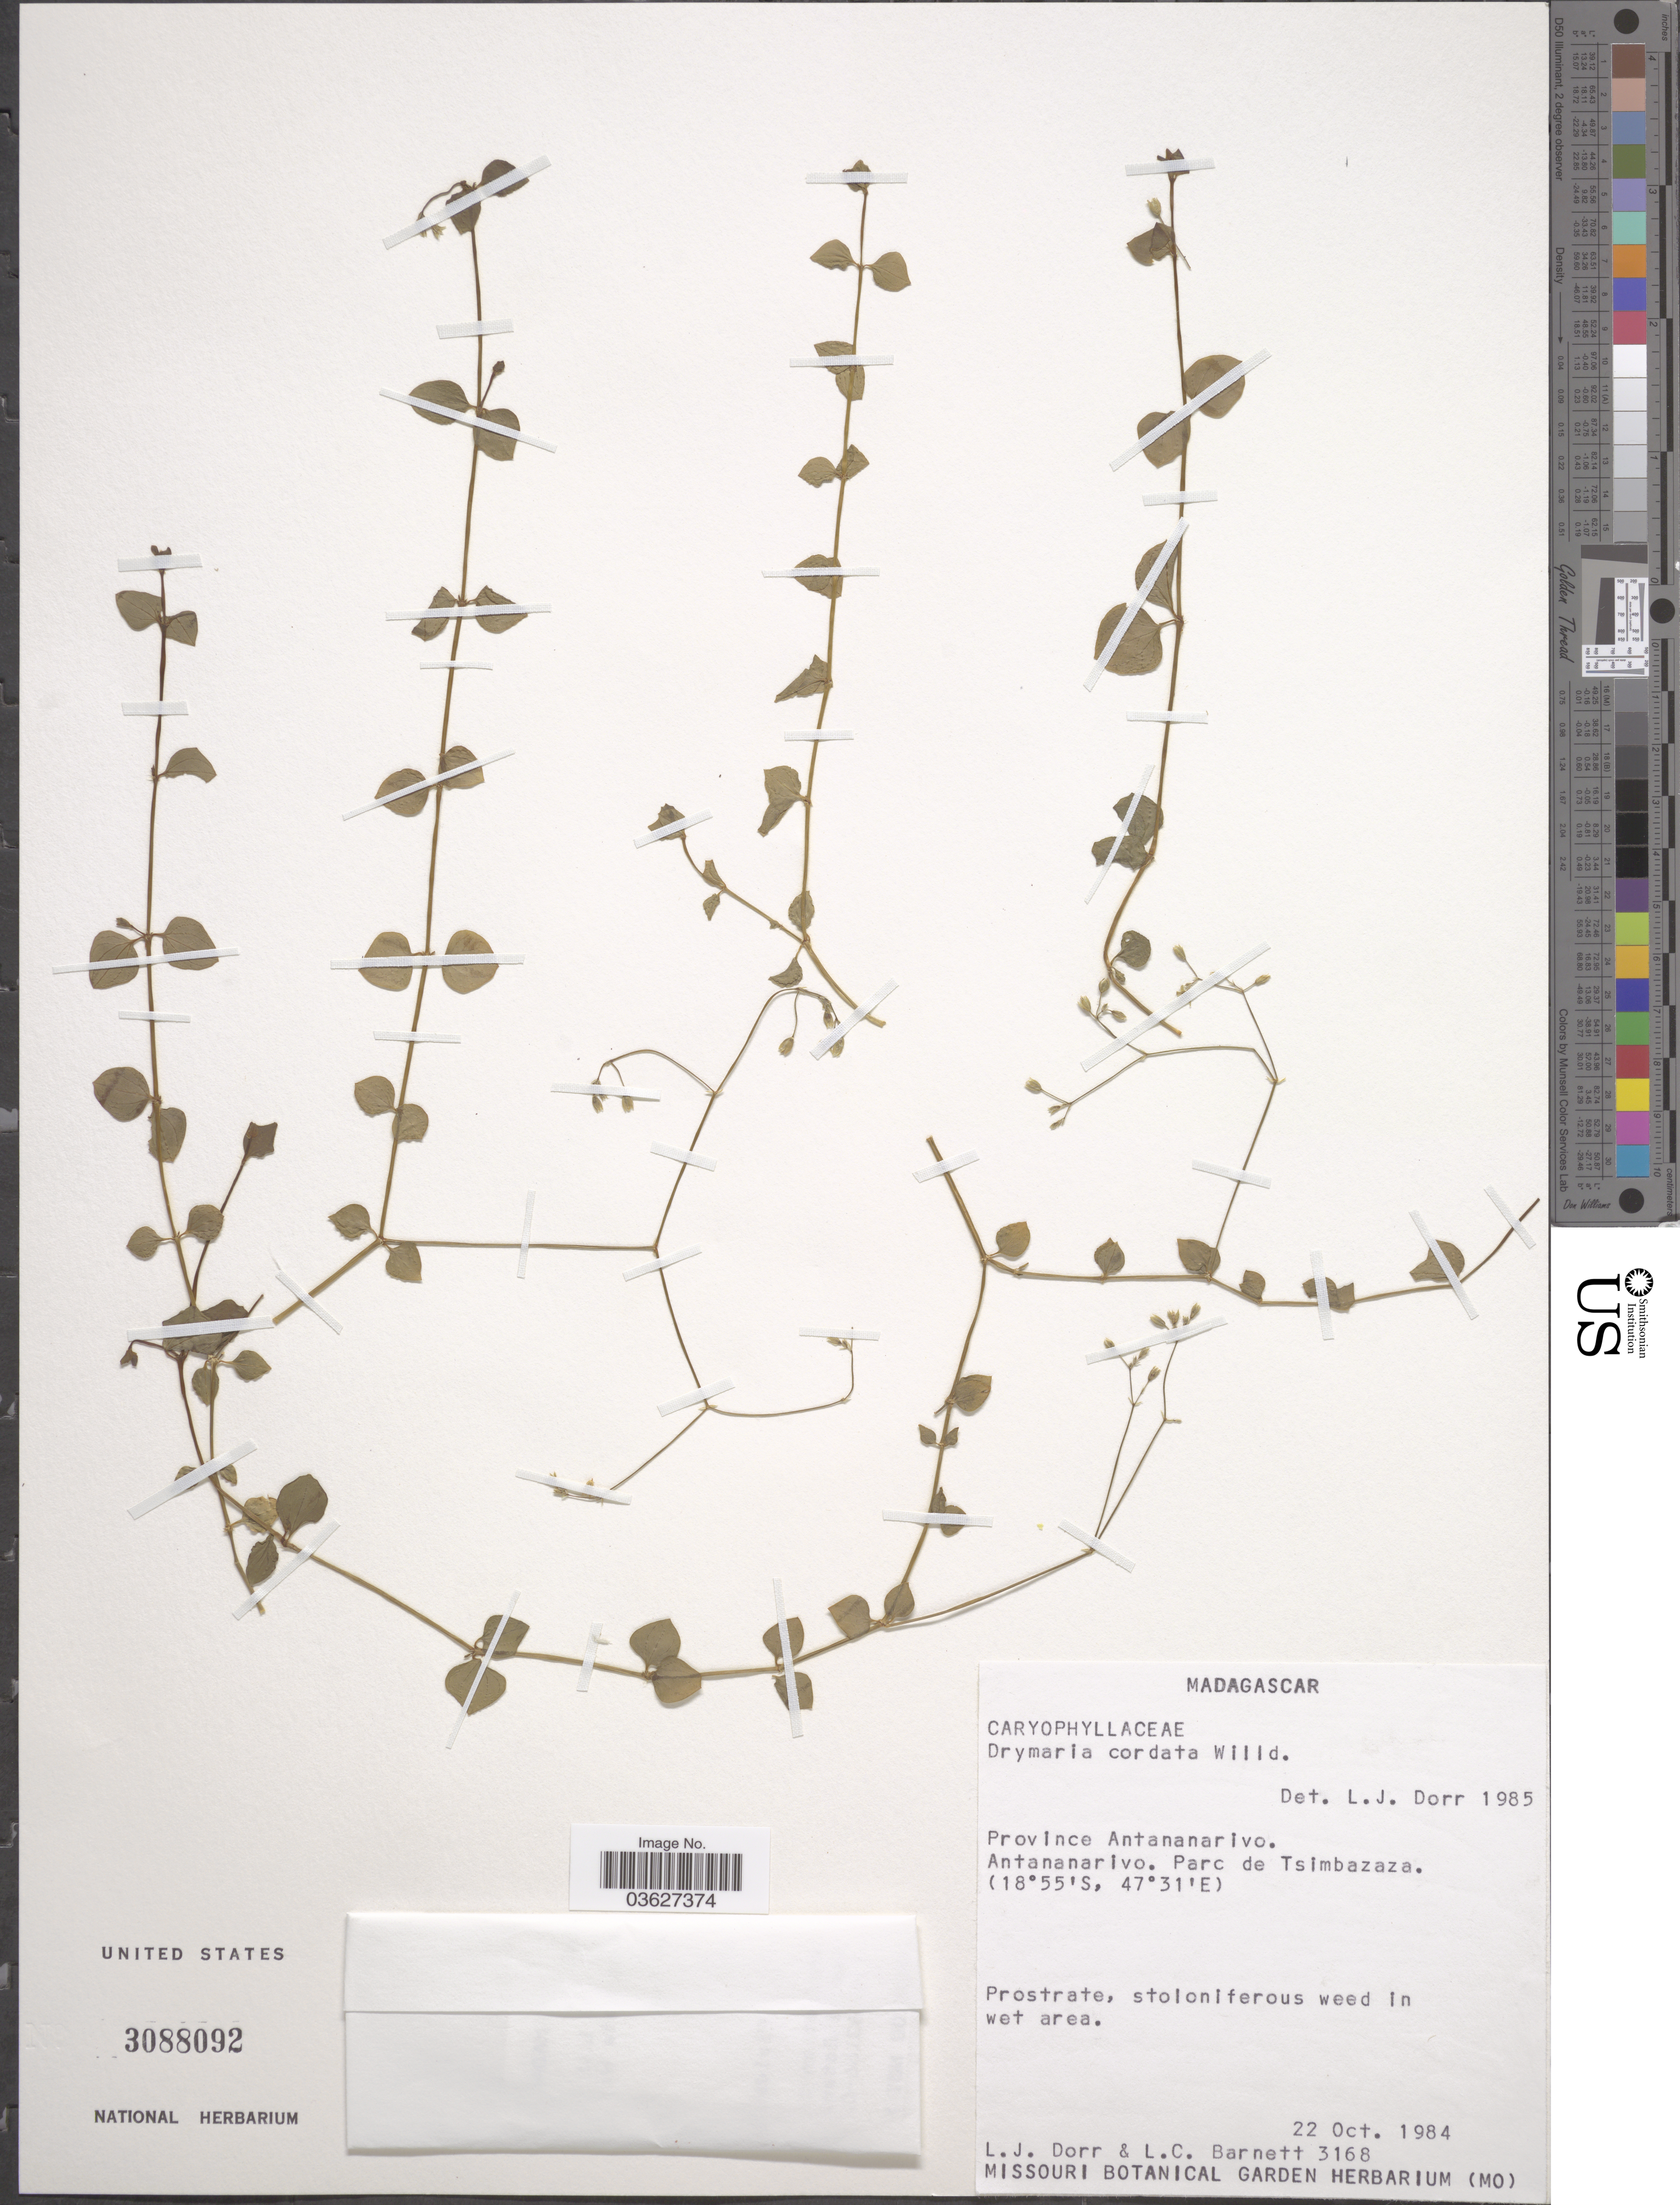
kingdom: Plantae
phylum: Tracheophyta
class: Magnoliopsida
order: Caryophyllales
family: Caryophyllaceae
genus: Drymaria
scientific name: Drymaria cordata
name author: (L.) Willd. ex Schult.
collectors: L. J. Dorr & L. C. Barnett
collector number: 3168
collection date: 1984-10-22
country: Madagascar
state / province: Analamanga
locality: Antananarivo. Parc de Tsimbazaza.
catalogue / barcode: US 3088092